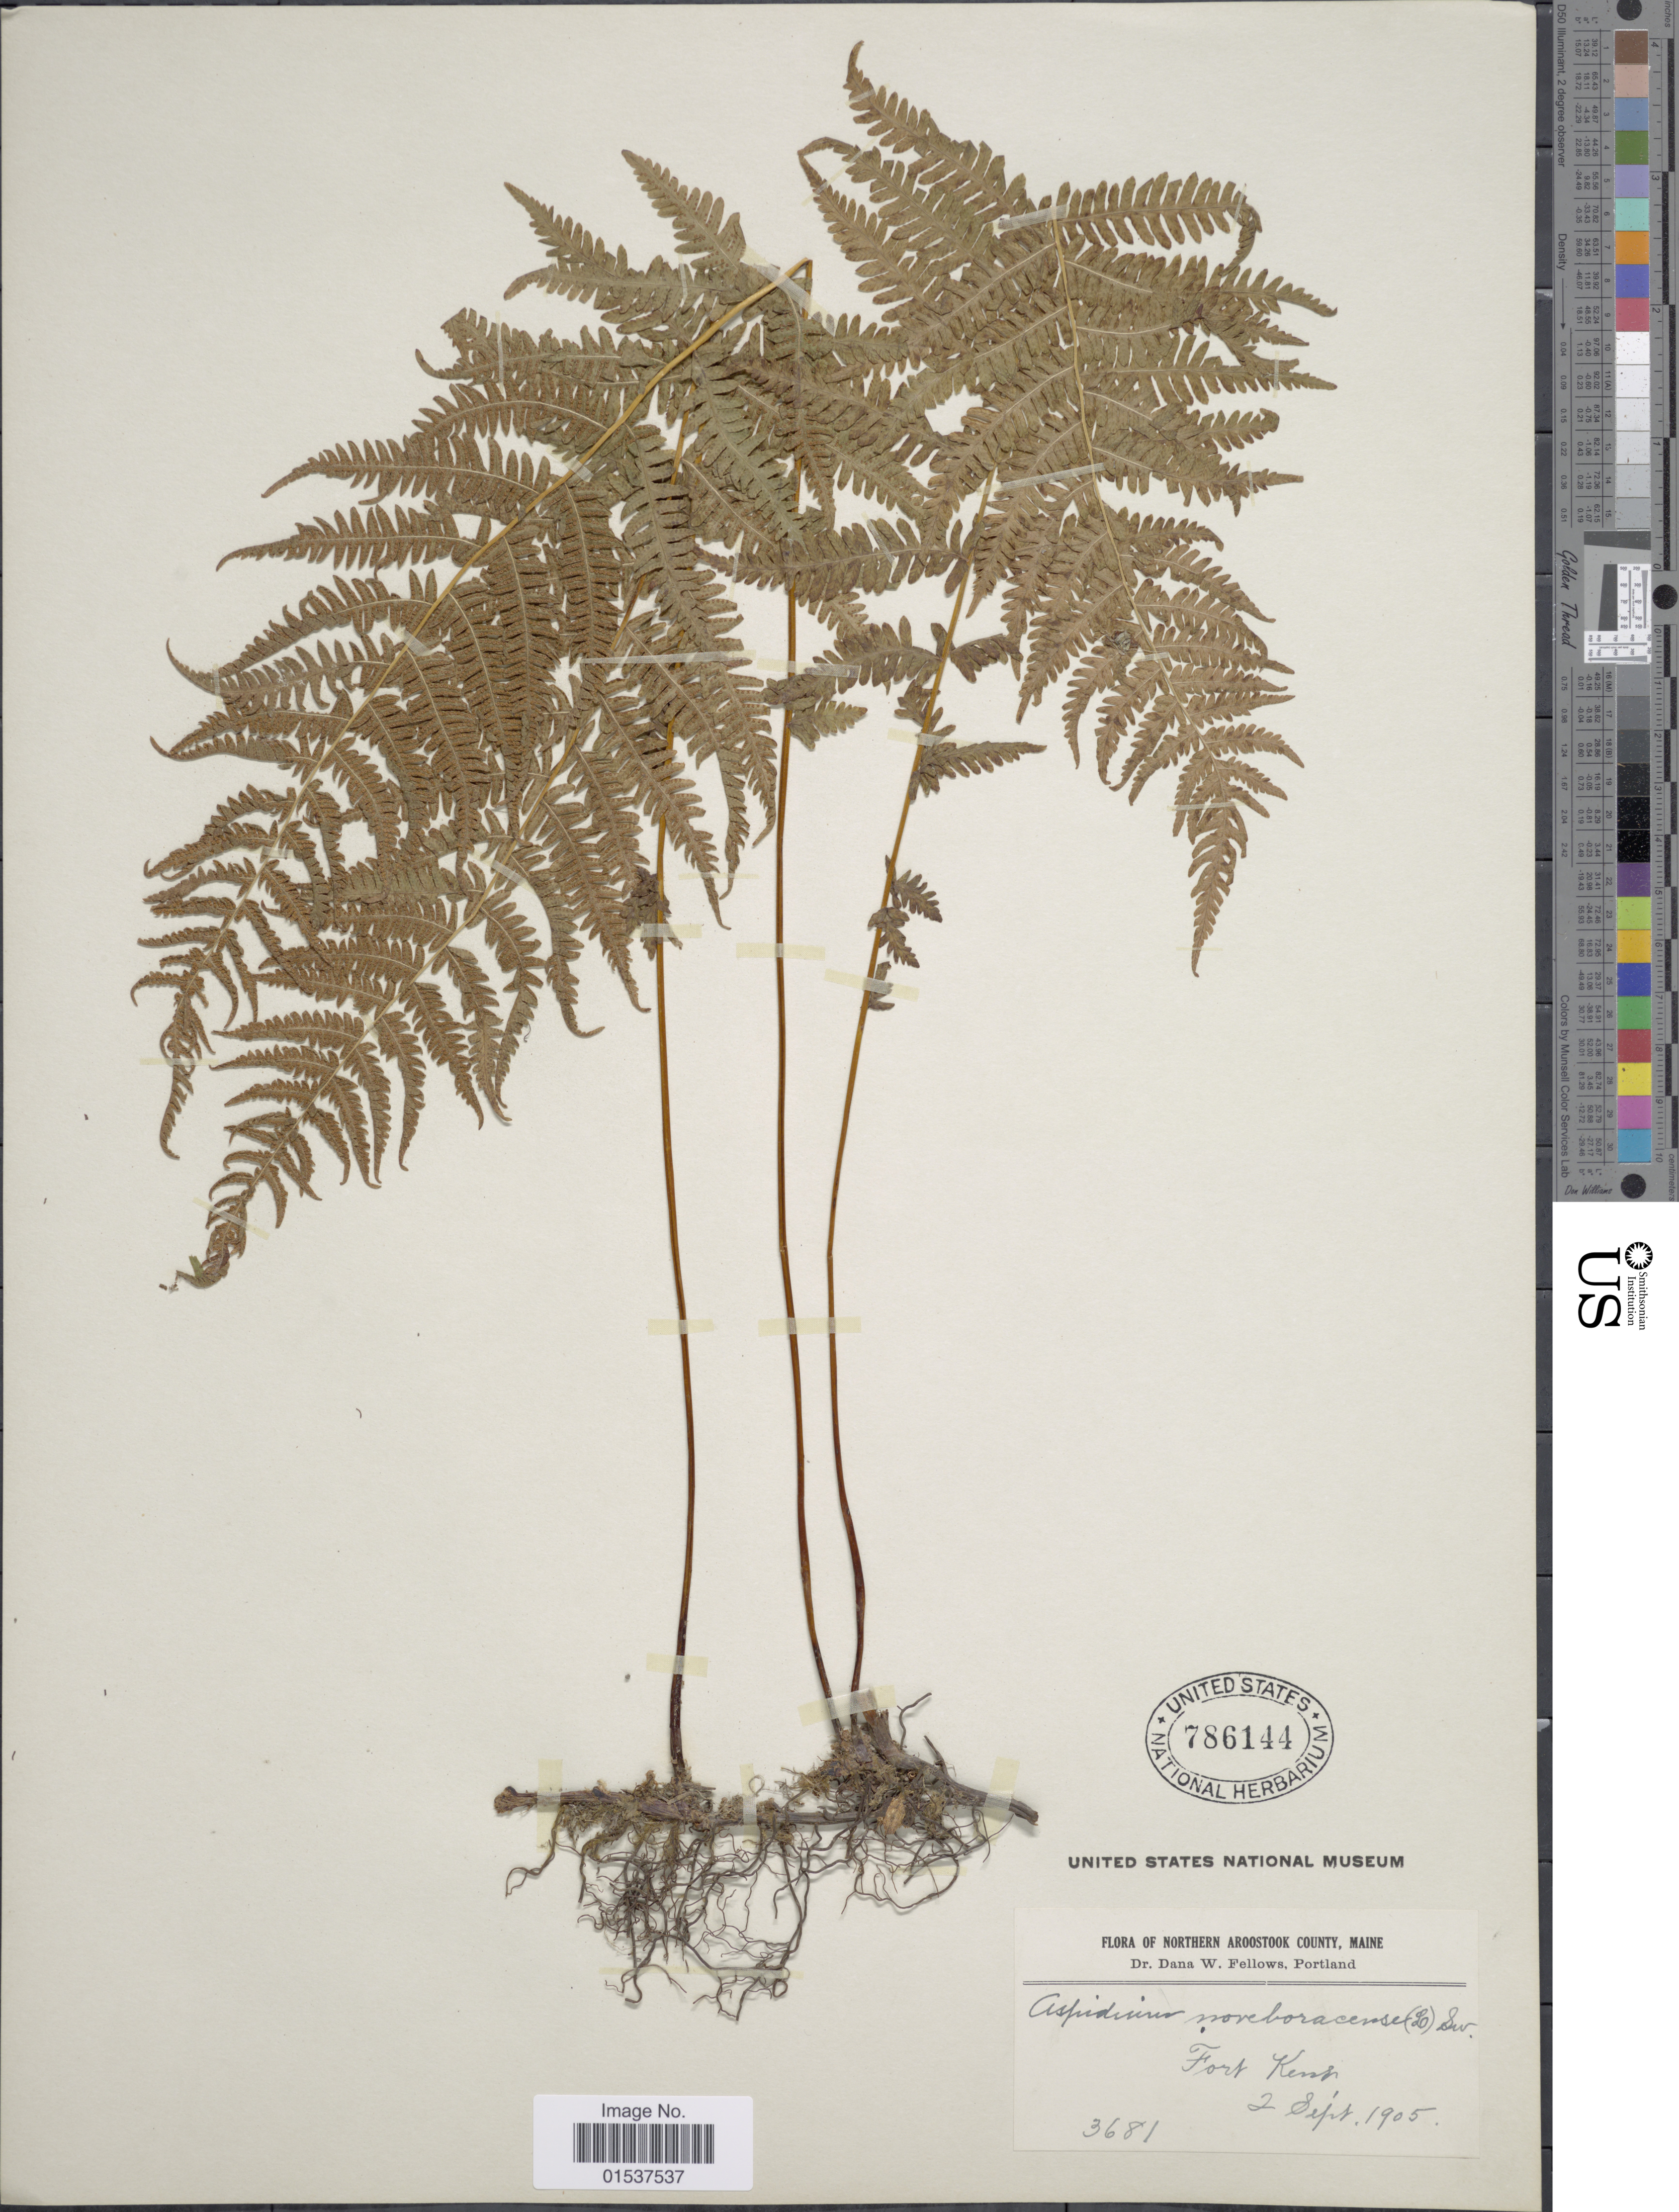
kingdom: Plantae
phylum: Tracheophyta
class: Polypodiopsida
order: Polypodiales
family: Thelypteridaceae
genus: Parathelypteris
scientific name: Parathelypteris noveboracensis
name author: (L.) Ching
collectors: D. W. Fellows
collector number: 3681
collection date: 1905-09-02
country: United States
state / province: Maine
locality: Northern Aroostook County. Fort Kent.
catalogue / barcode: US 786144